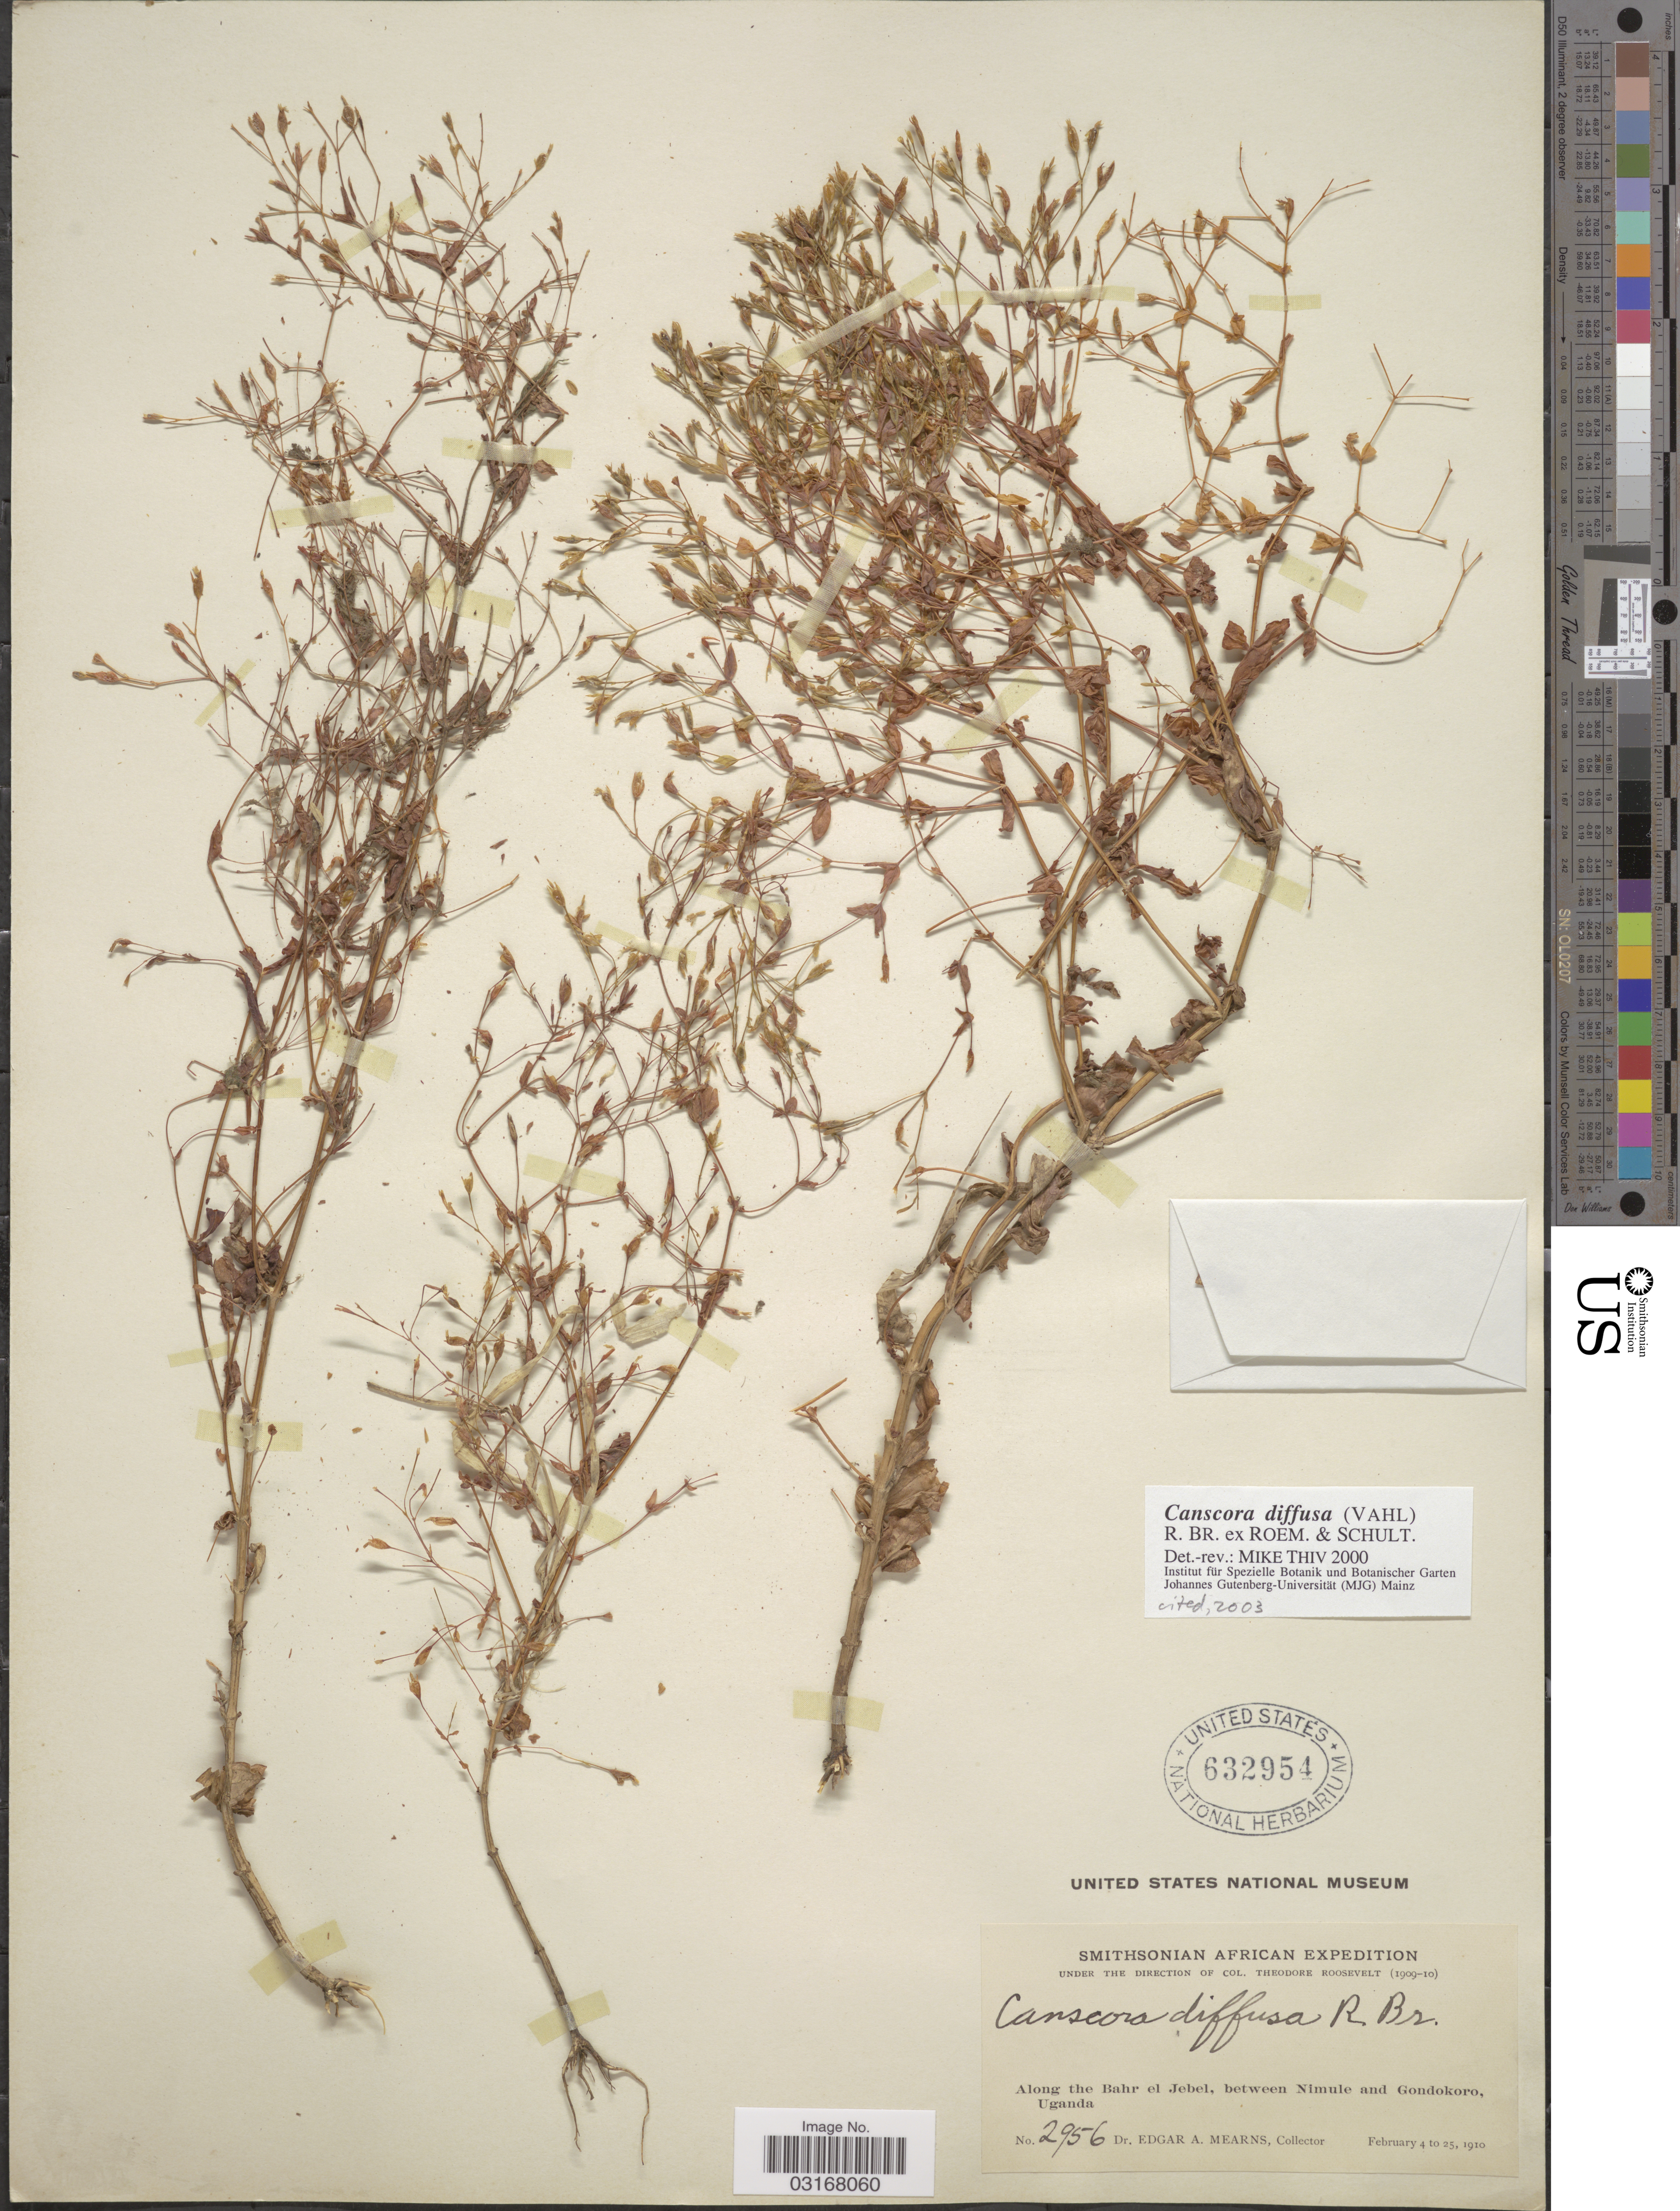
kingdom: Plantae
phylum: Tracheophyta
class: Magnoliopsida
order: Gentianales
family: Gentianaceae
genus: Canscora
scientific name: Canscora diffusa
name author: (Vahl) R. Br. ex Roem. & Schult.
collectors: E. A. Mearns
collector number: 2956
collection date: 1910-02-04/1910-02-25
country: Uganda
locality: Along the Bahr el Jebel, between Nimule and Gondokoro.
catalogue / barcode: US 632954